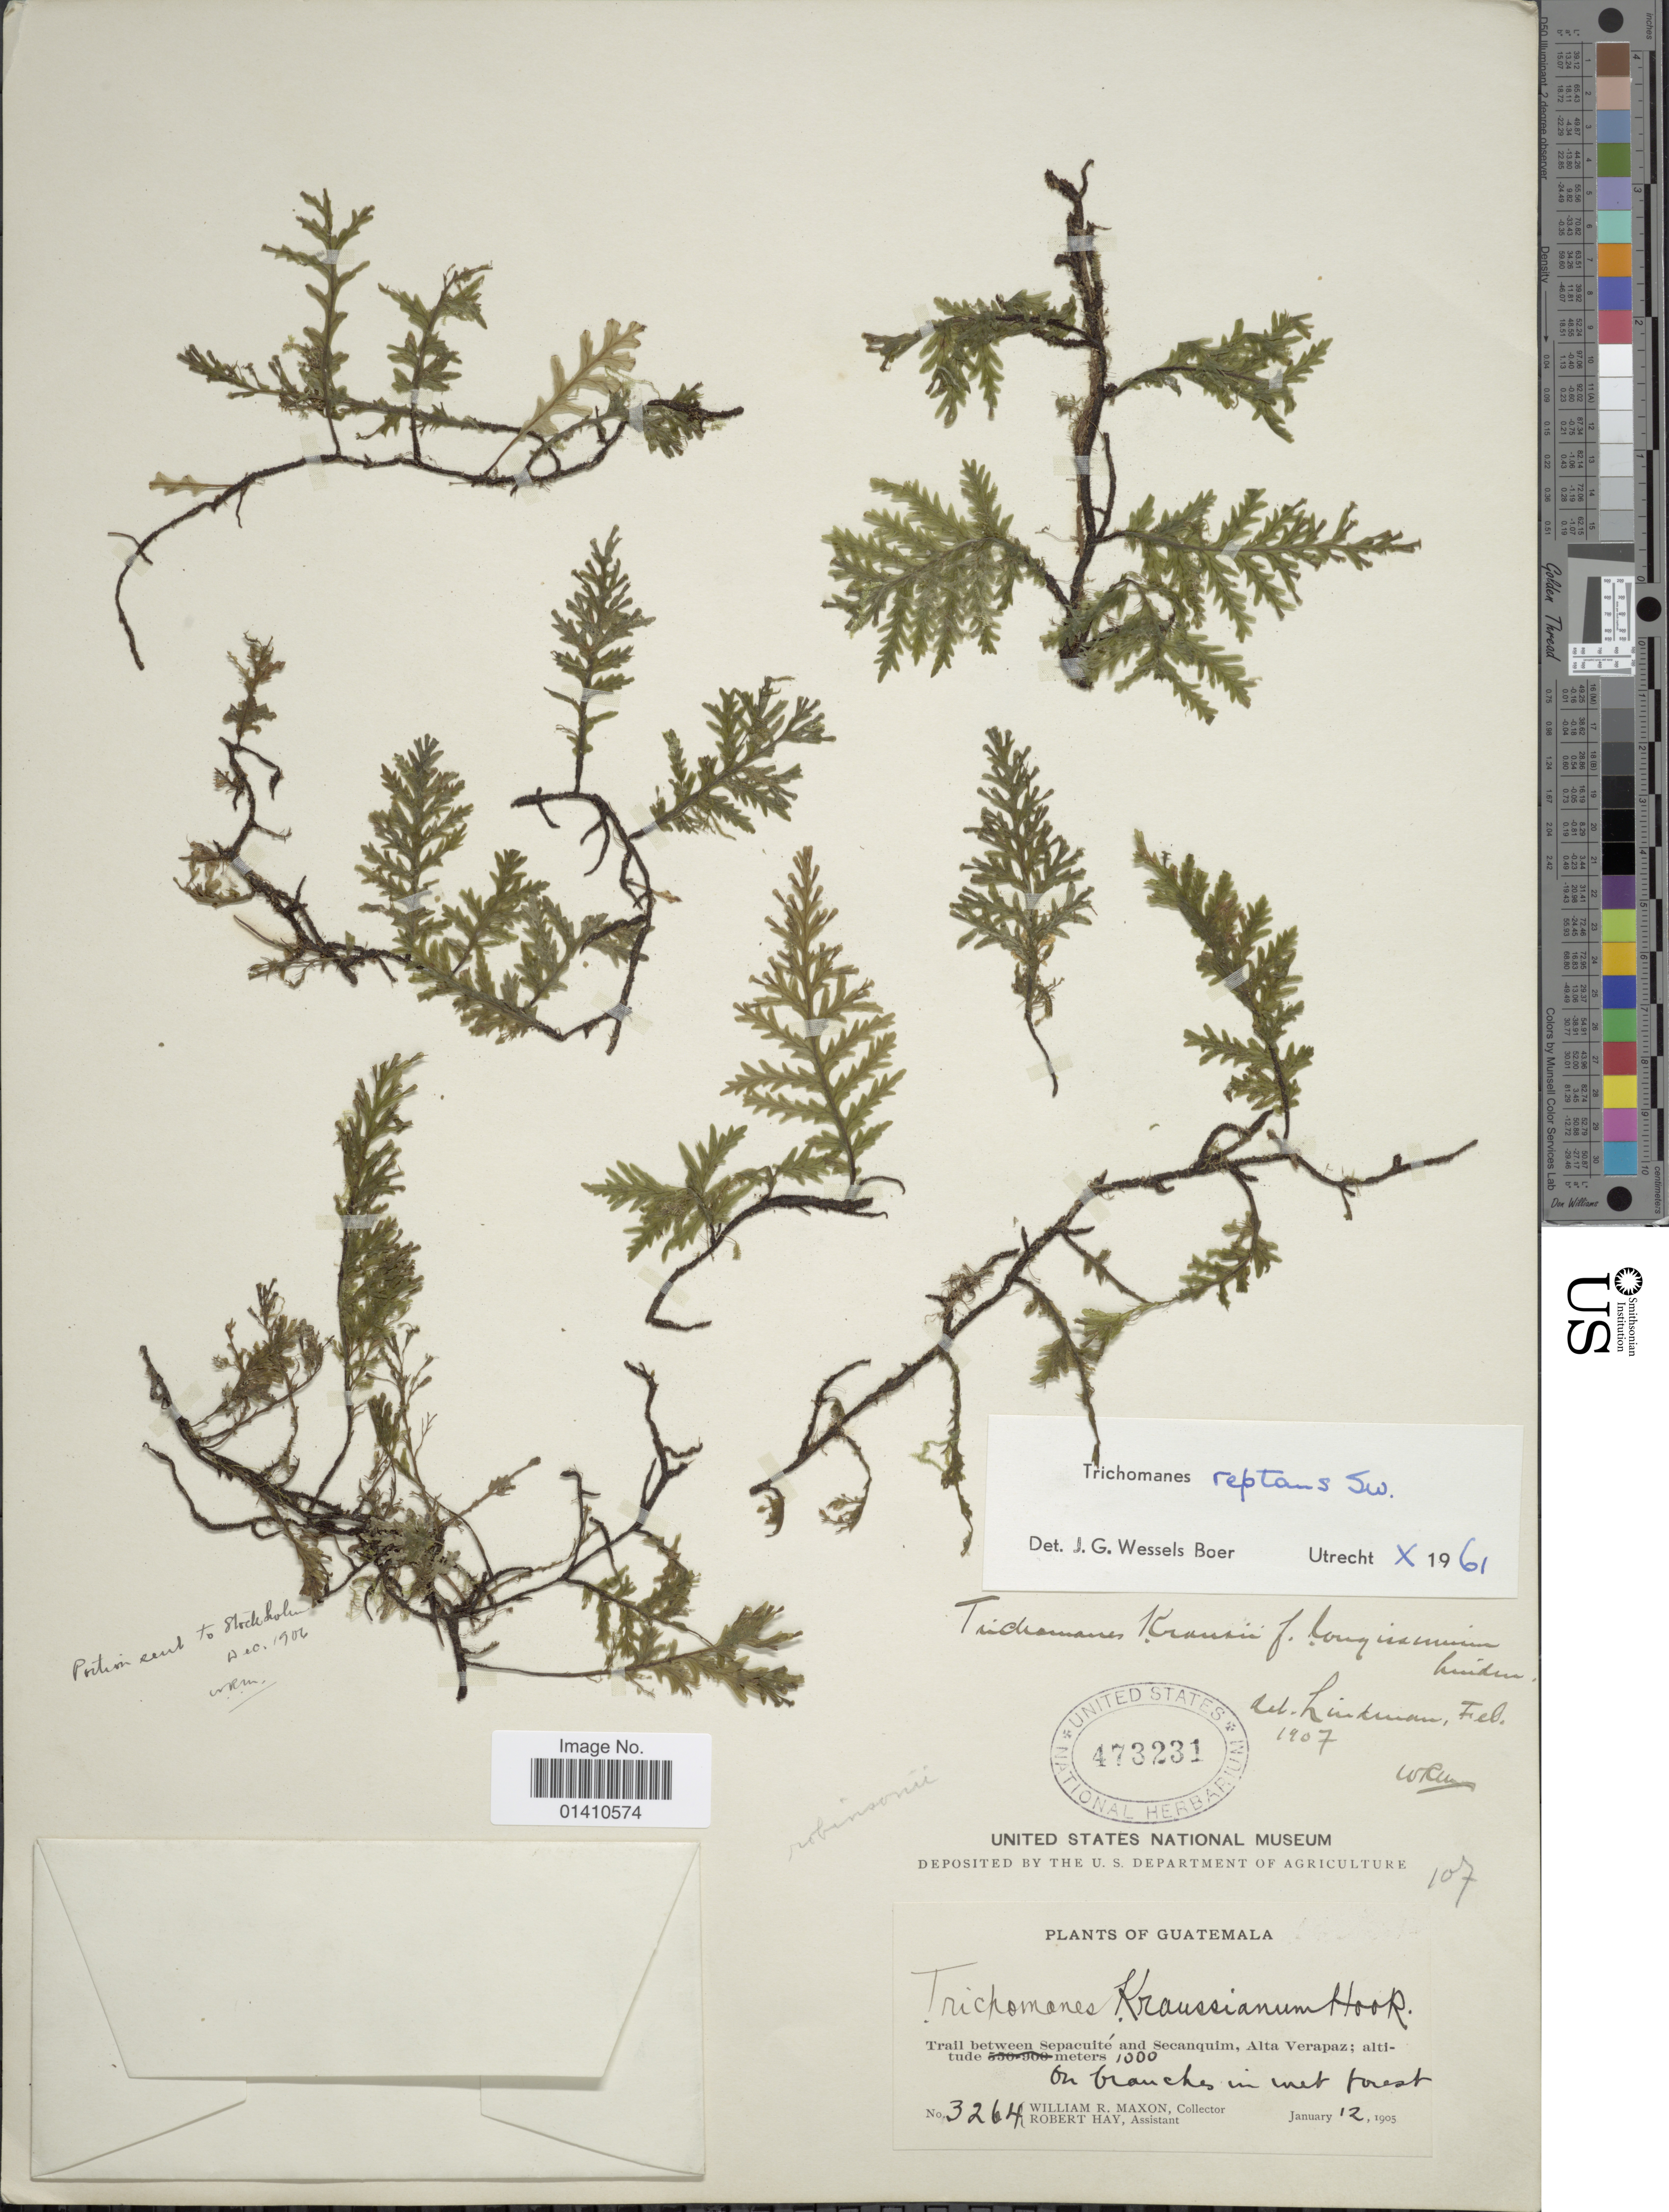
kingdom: Plantae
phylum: Tracheophyta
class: Polypodiopsida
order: Hymenophyllales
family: Hymenophyllaceae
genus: Didymoglossum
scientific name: Didymoglossum reptans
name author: (Sw.) C. Presl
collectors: W. R. Maxon & R. H. Hay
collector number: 3264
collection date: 1905-01-12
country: Guatemala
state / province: Alta Verapaz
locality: Trail between Sepacuite and Secanquim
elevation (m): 1000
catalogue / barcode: US 473231